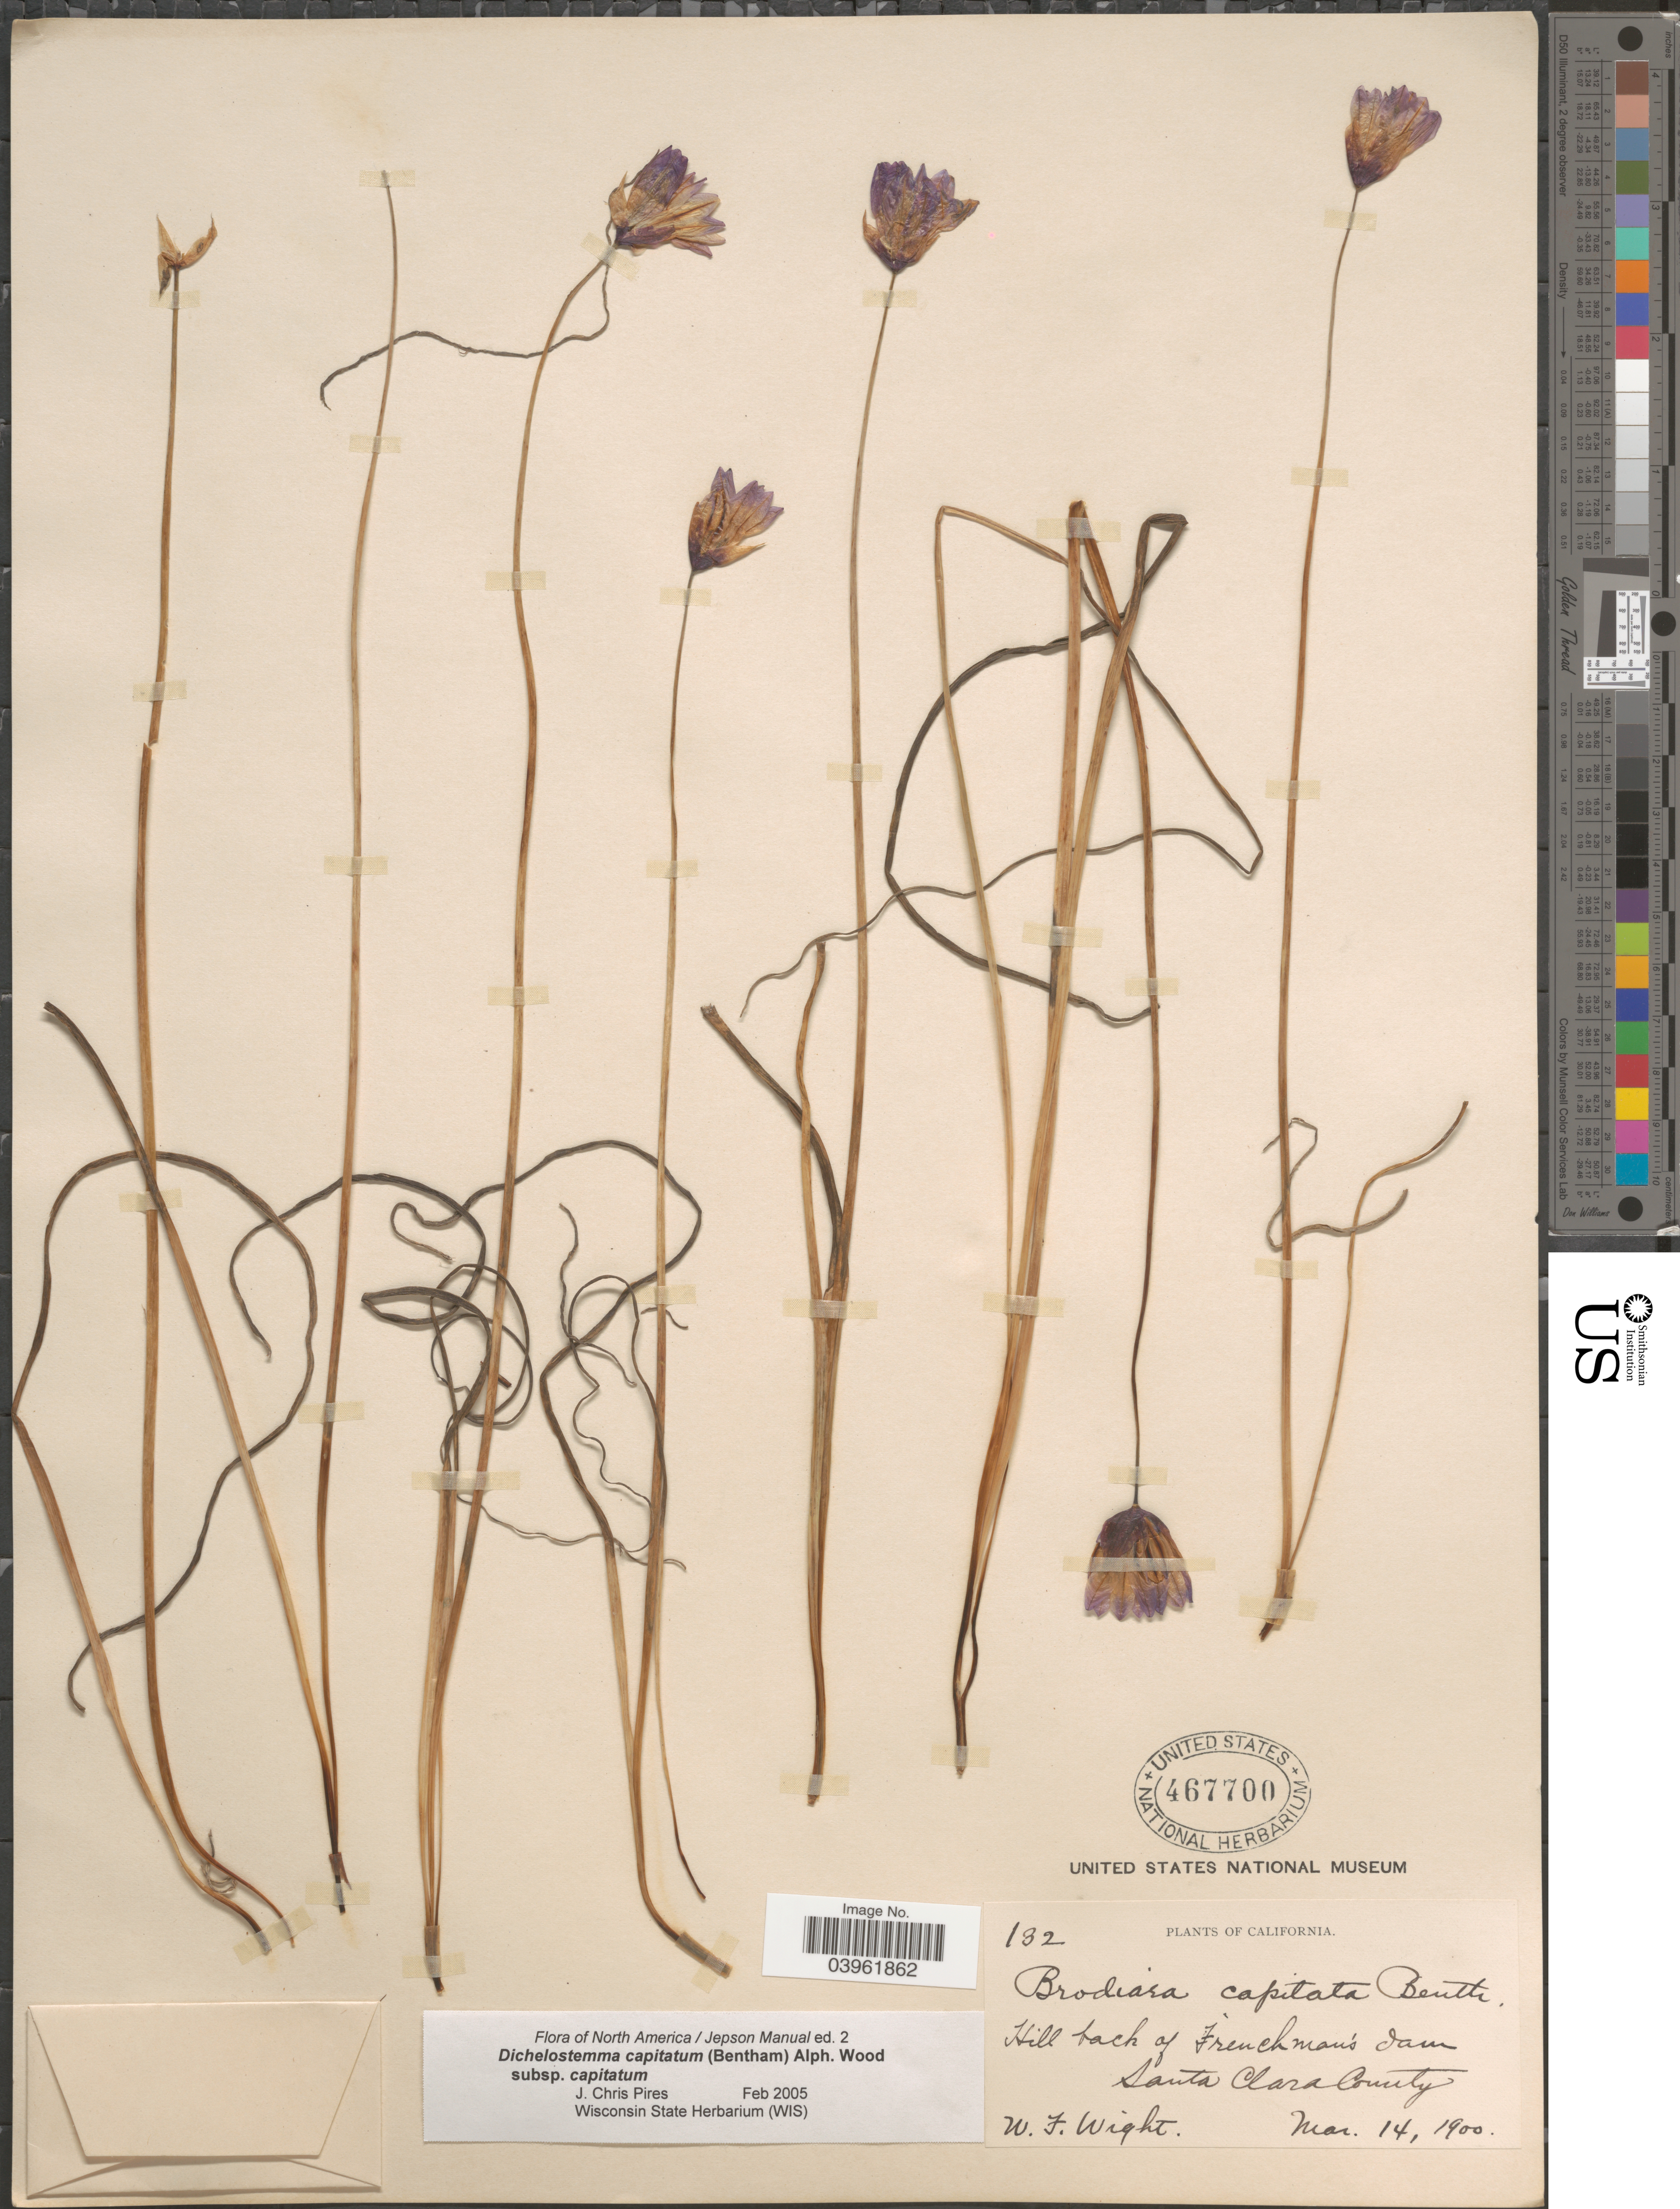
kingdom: Plantae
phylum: Tracheophyta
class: Liliopsida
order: Asparagales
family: Asparagaceae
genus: Dichelostemma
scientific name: Dichelostemma capitatum subsp. capitatum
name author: (Benth.) Alph. Wood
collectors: W. Wight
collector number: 132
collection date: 1900-03-14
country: United States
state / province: California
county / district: Santa Clara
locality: Hill back of Frenchman's Dam, Santa Clara County.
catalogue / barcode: US 467700